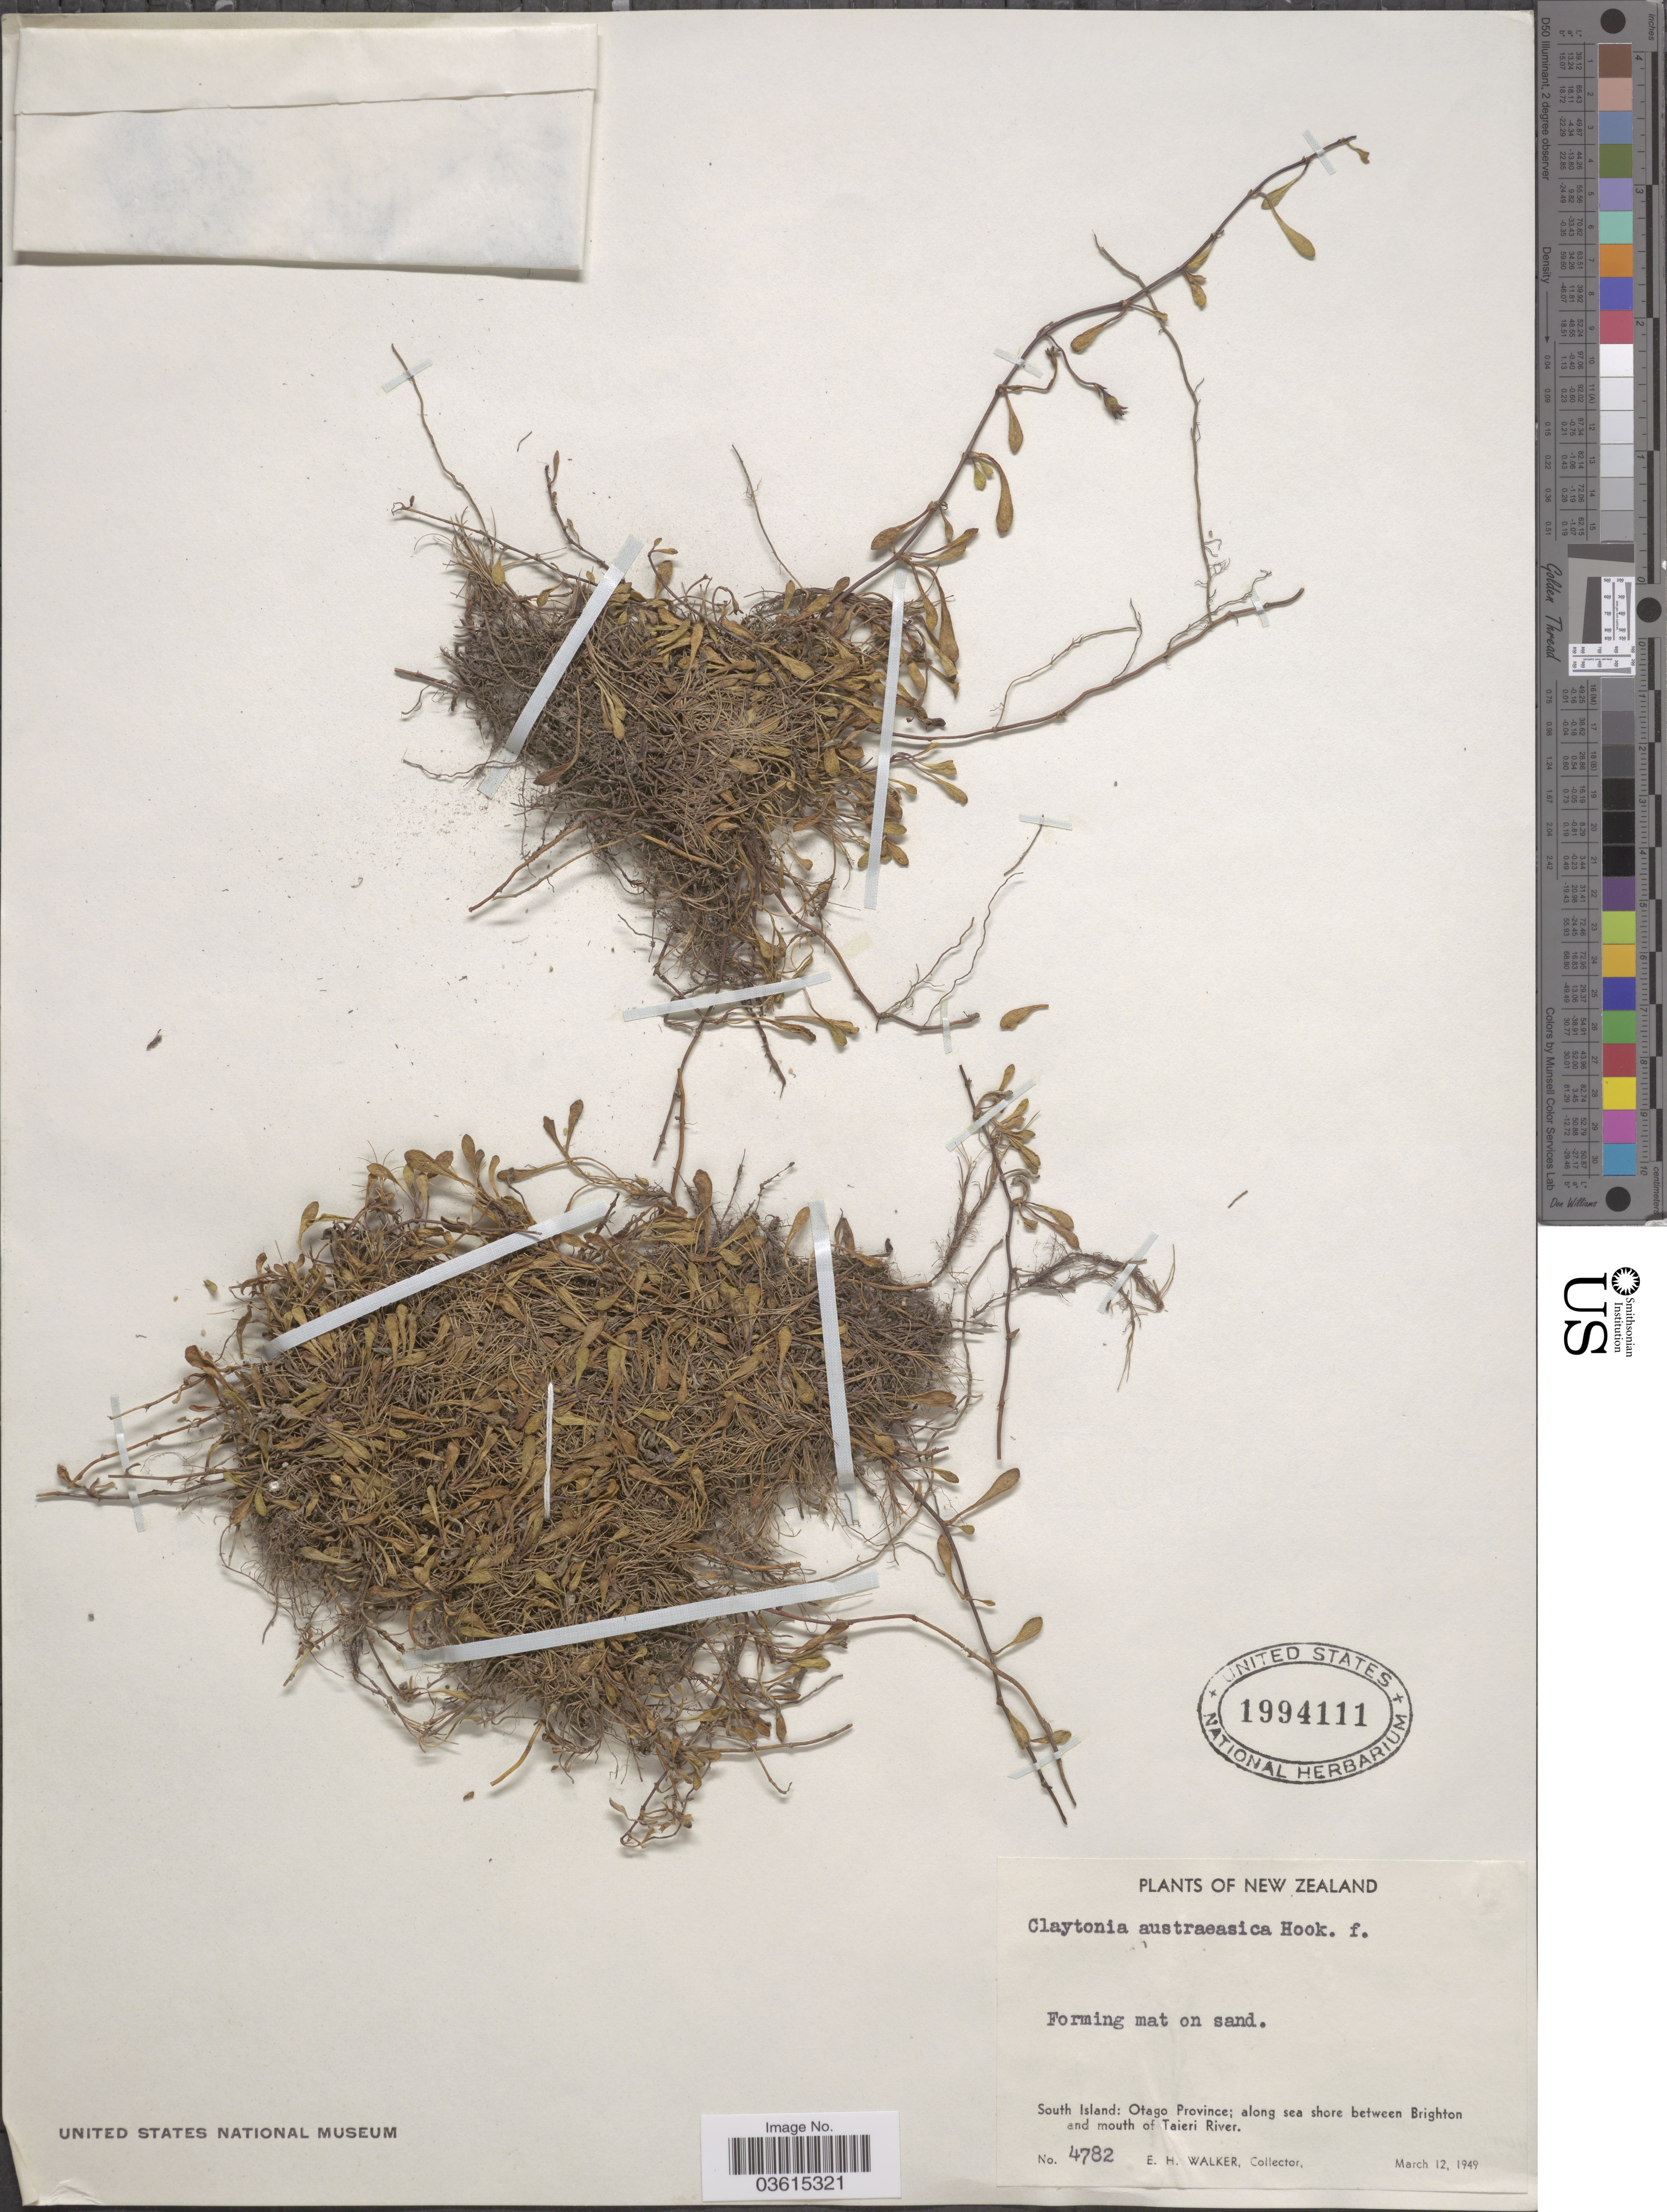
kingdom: Plantae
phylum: Tracheophyta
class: Magnoliopsida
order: Caryophyllales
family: Montiaceae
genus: Montia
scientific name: Montia australasica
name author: (Hook. f.) Pax & K. Hoffm.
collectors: E. H. Walker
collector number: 4782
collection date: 1949-03-12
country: New Zealand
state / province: Otago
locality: South Island: along sea shore between Brighton and mouth of Taieri River.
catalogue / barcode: US 1994111